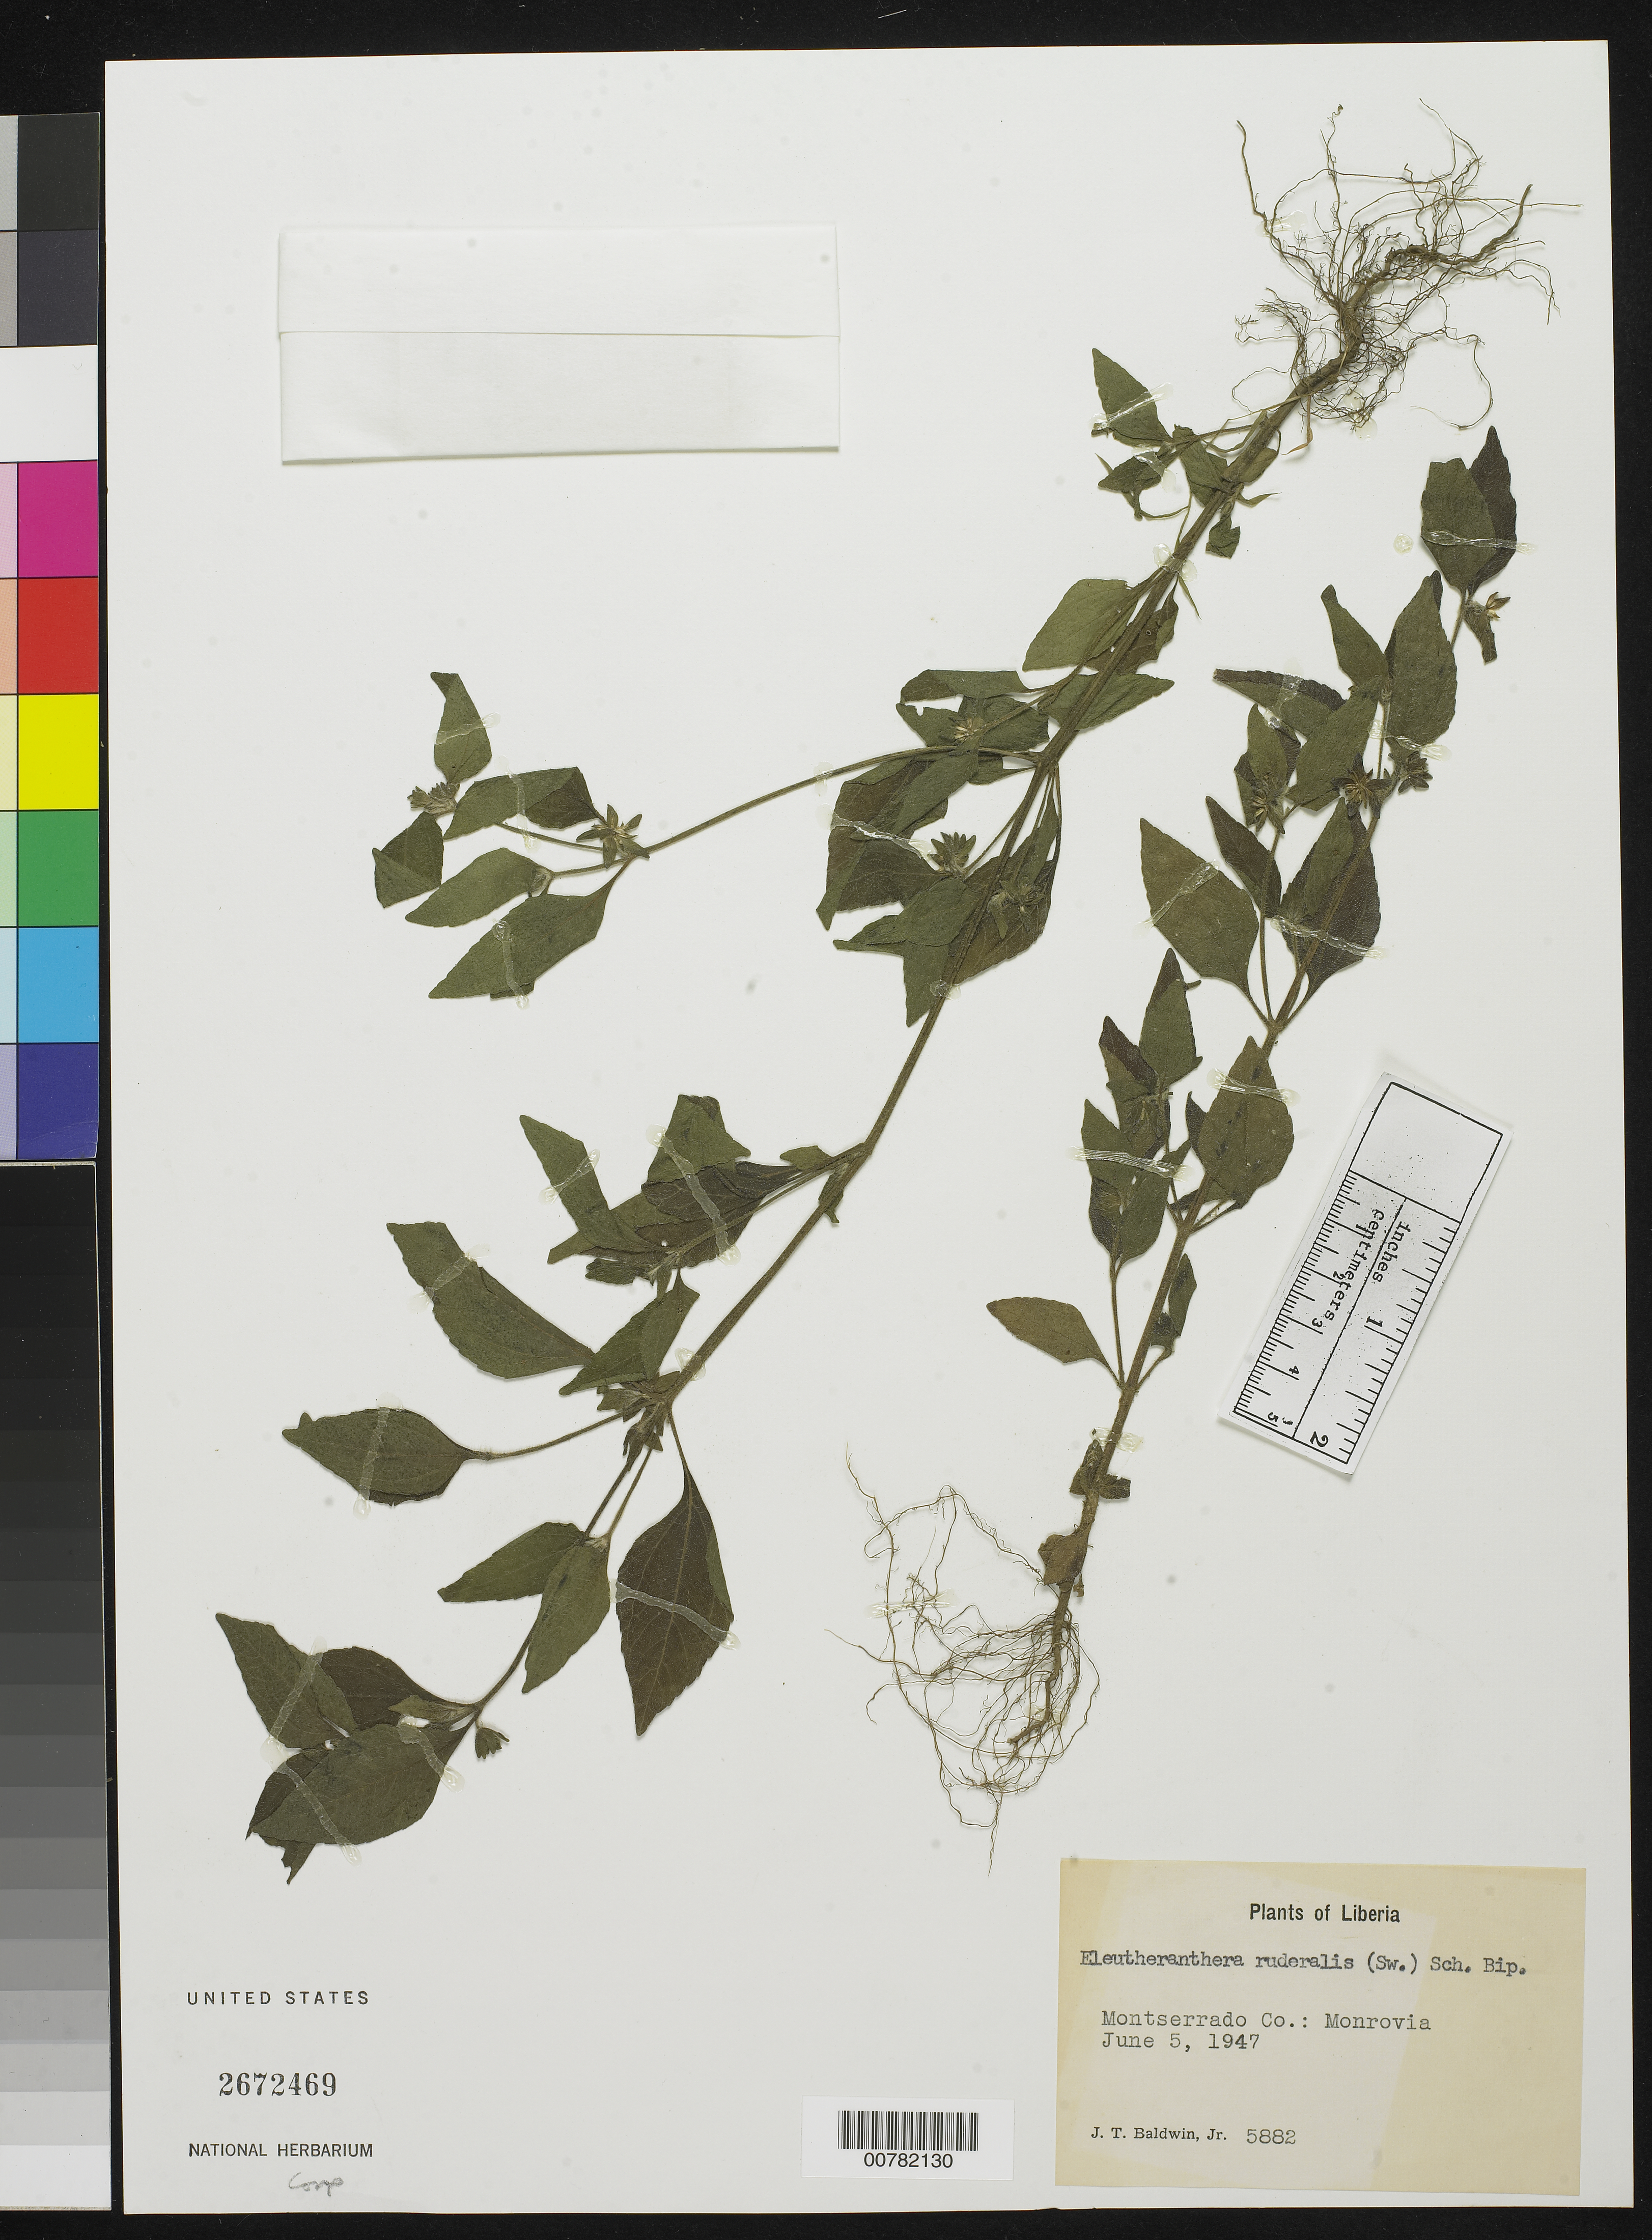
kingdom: Plantae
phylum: Tracheophyta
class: Magnoliopsida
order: Asterales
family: Asteraceae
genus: Eleutheranthera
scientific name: Eleutheranthera ruderalis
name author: (Sw.) Sch. Bip.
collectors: J. T. Baldwin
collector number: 5882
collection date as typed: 5 Jun 1947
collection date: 1947-06-05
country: Liberia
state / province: Montserrado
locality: Monrovia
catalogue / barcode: US 2672469